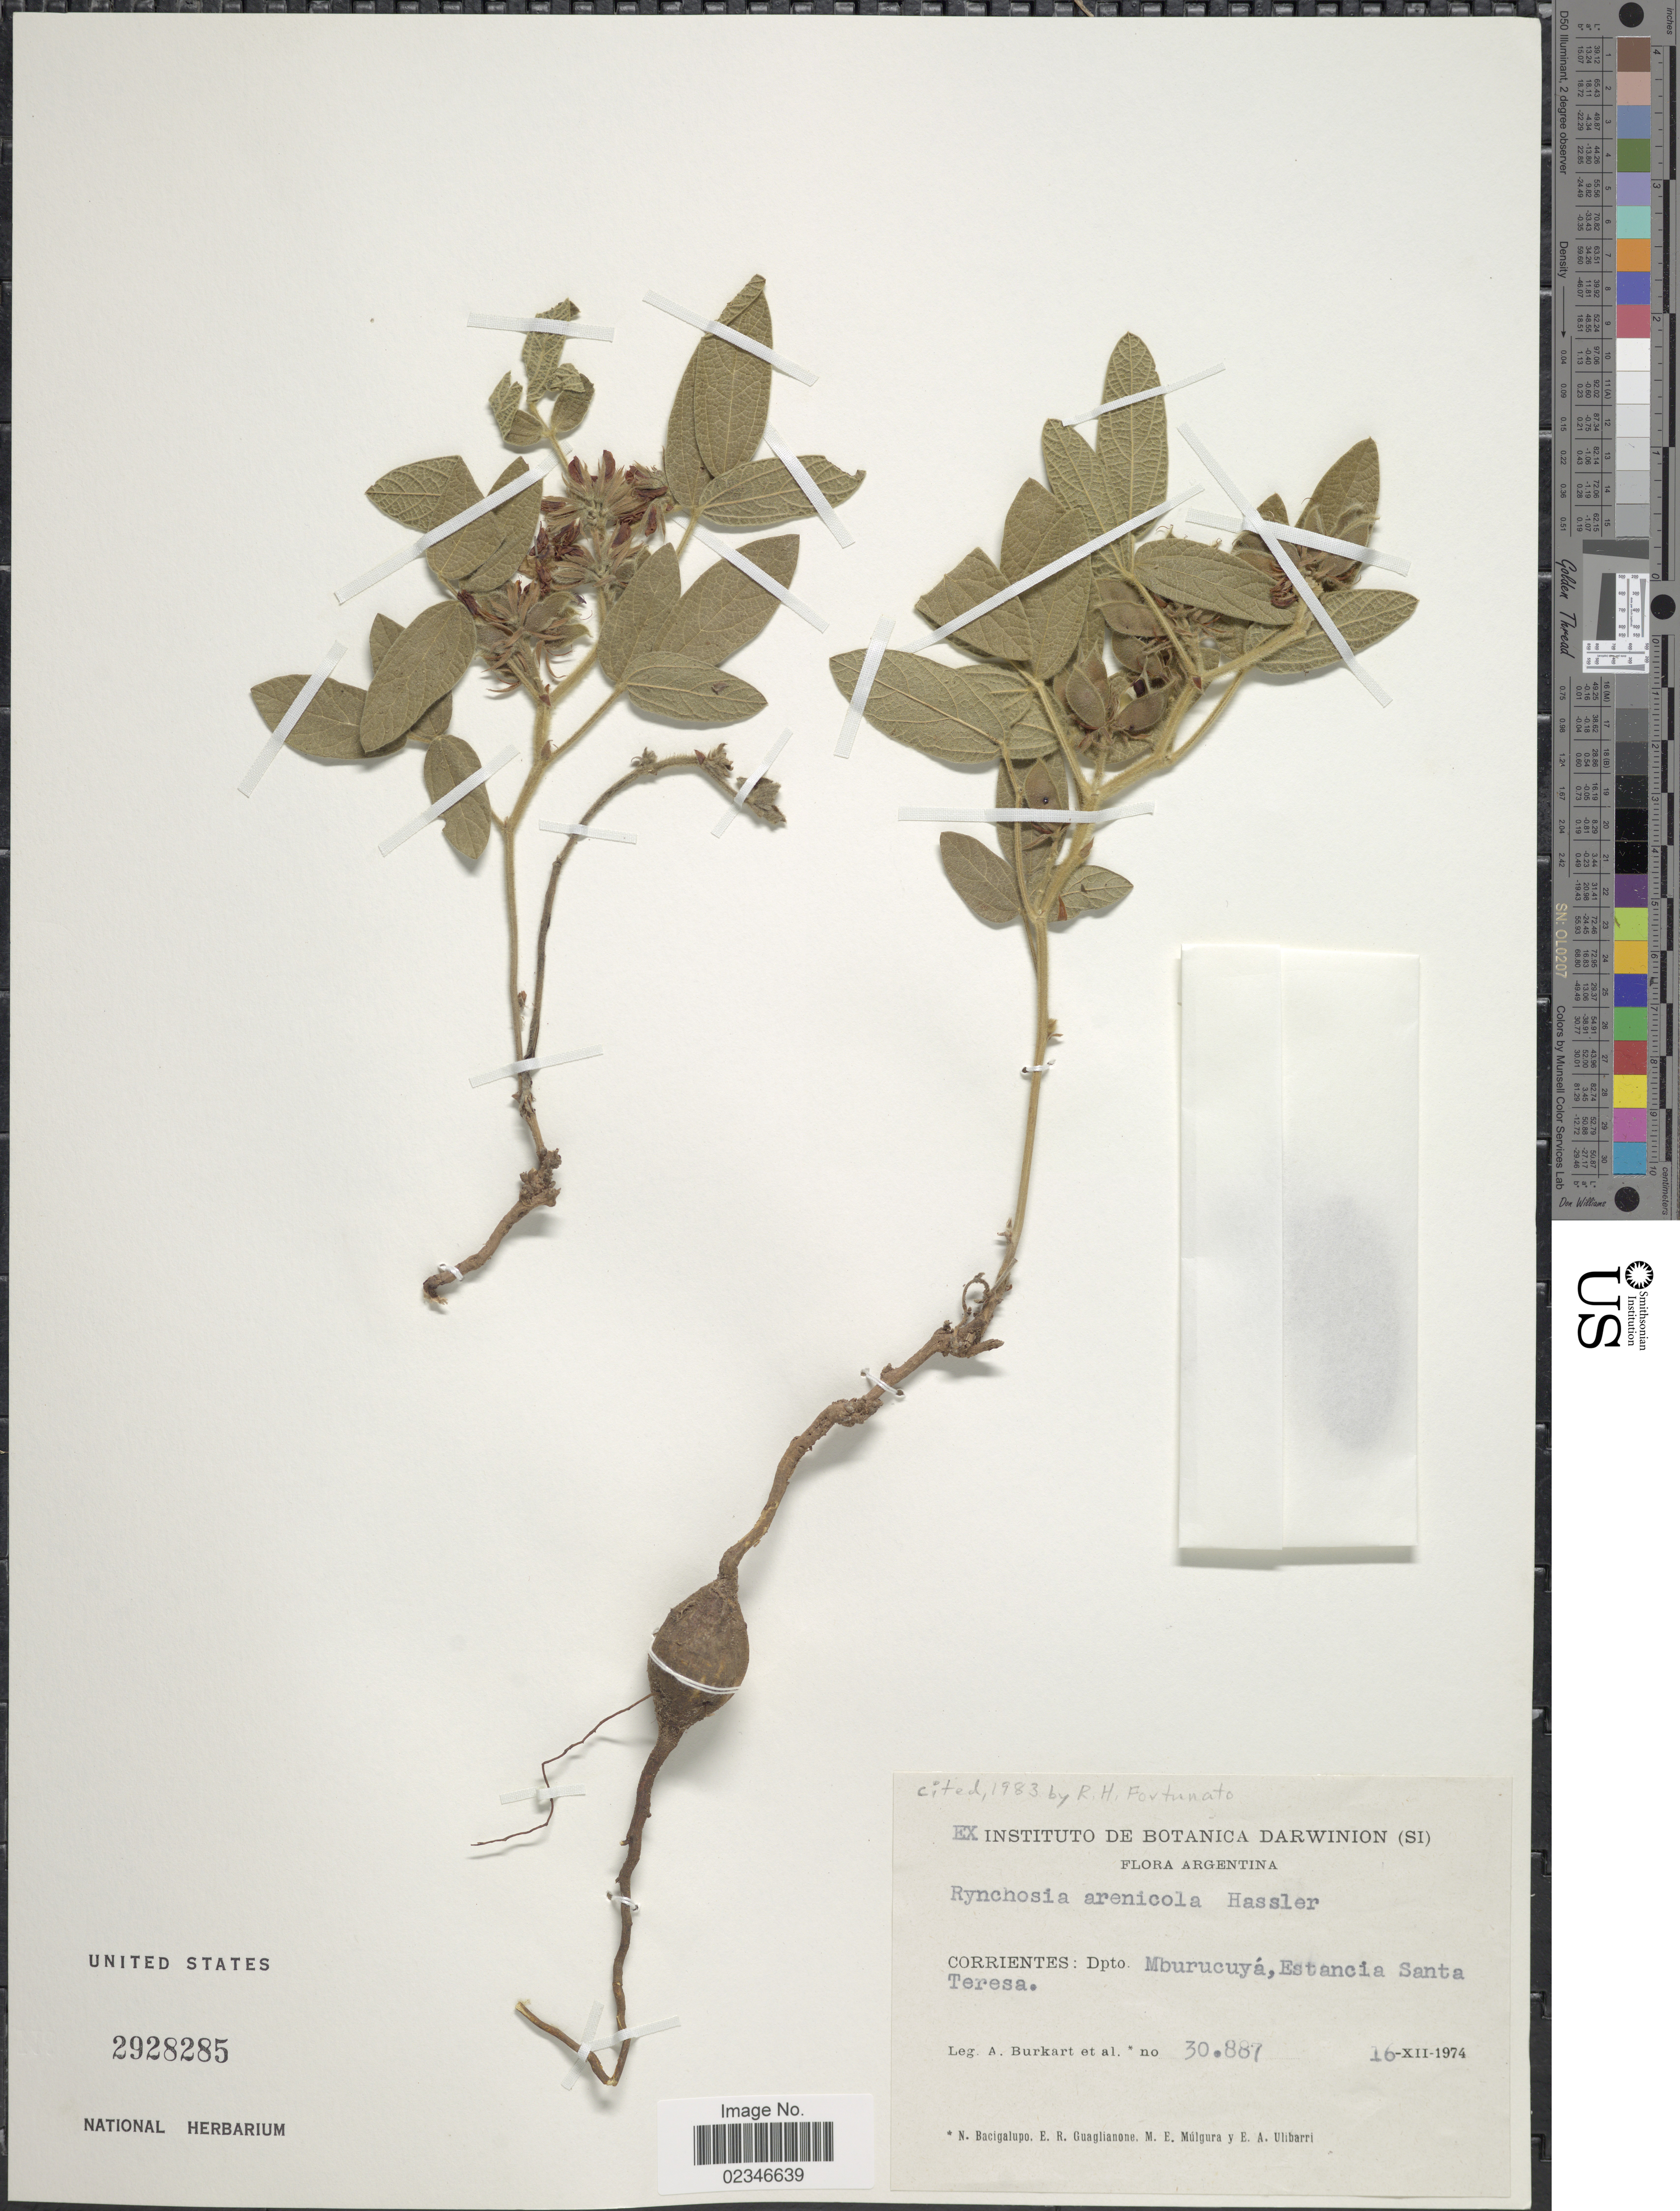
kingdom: Plantae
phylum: Tracheophyta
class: Magnoliopsida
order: Fabales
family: Fabaceae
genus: Rhynchosia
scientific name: Rhynchosia arenicola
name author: Hassl.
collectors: A. E. Burkart, N. M. Bacigalupo, E. R. Guaglianone, M. E. Múlgura & E. A. Ulibarri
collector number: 30887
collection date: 1974-12-16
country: Argentina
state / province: Corrientes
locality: Corrientes, Dpto. Mburucuya, Estancia Santa Teresa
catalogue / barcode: US 2928285